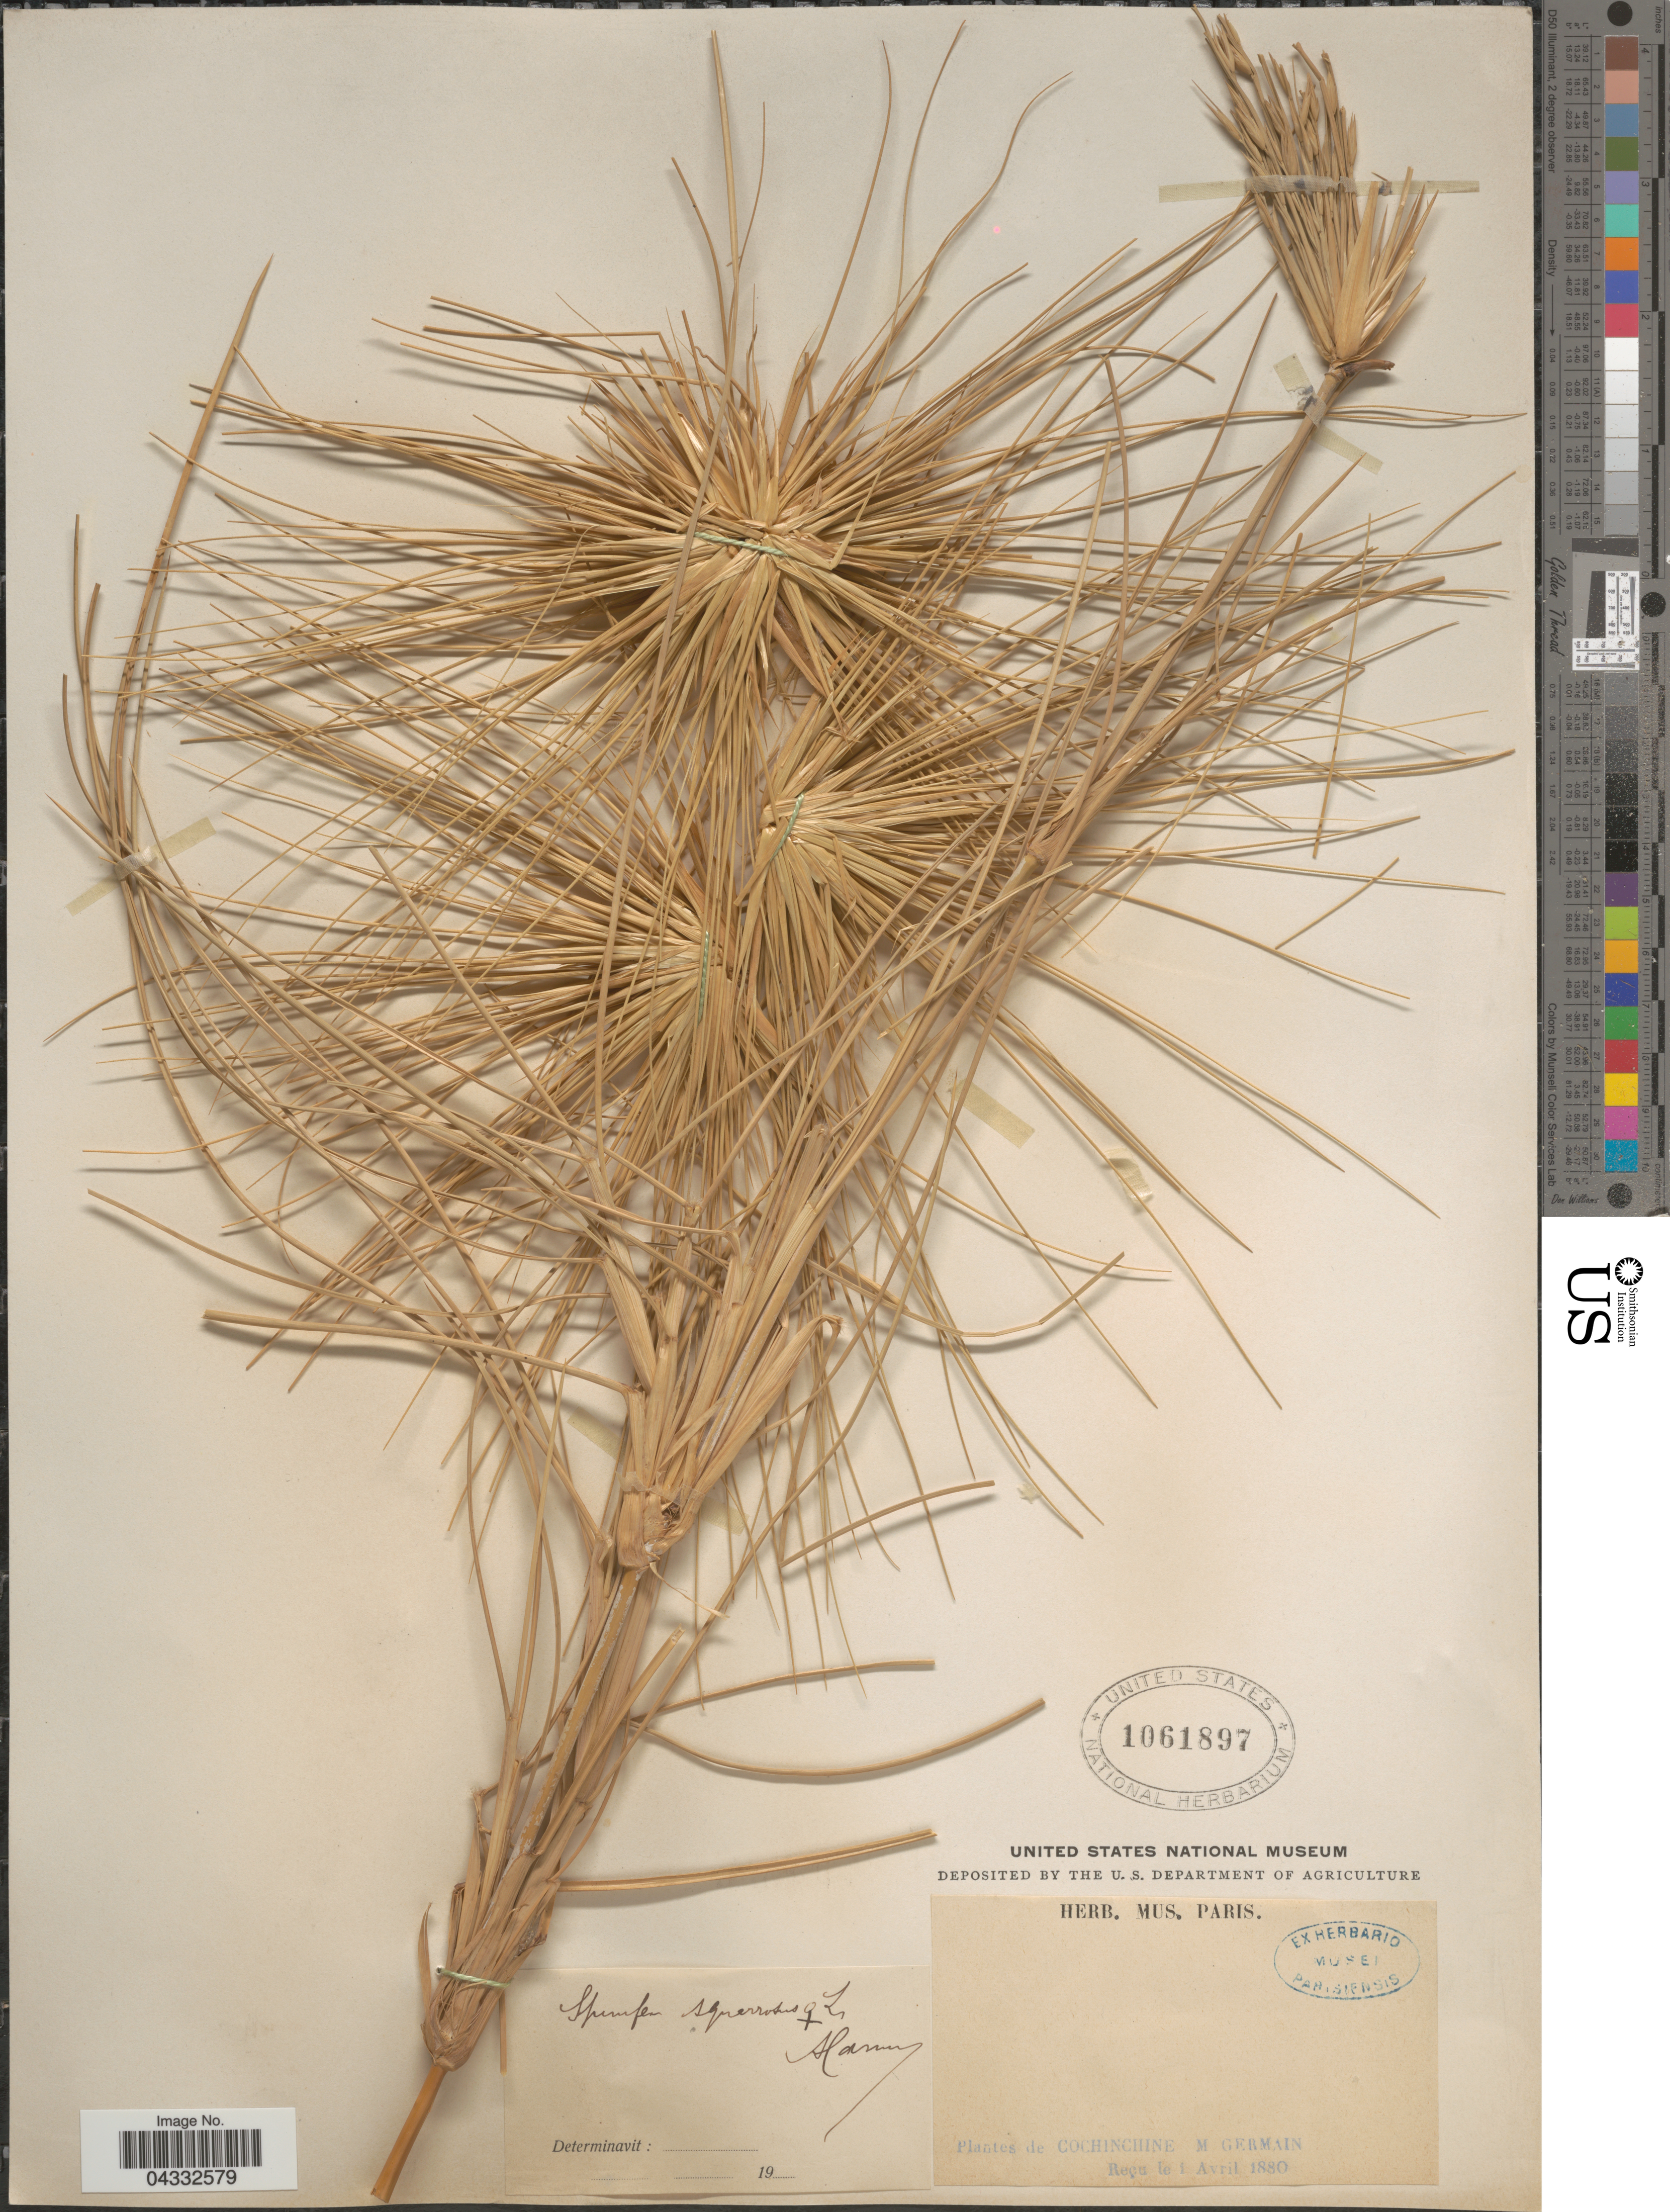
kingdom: Plantae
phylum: Tracheophyta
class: Liliopsida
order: Poales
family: Poaceae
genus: Spinifex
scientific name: Spinifex littoreus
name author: (Burm. f.) Merr.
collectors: M. Germain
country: Vietnam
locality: Cochinchine.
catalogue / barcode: US 1061897